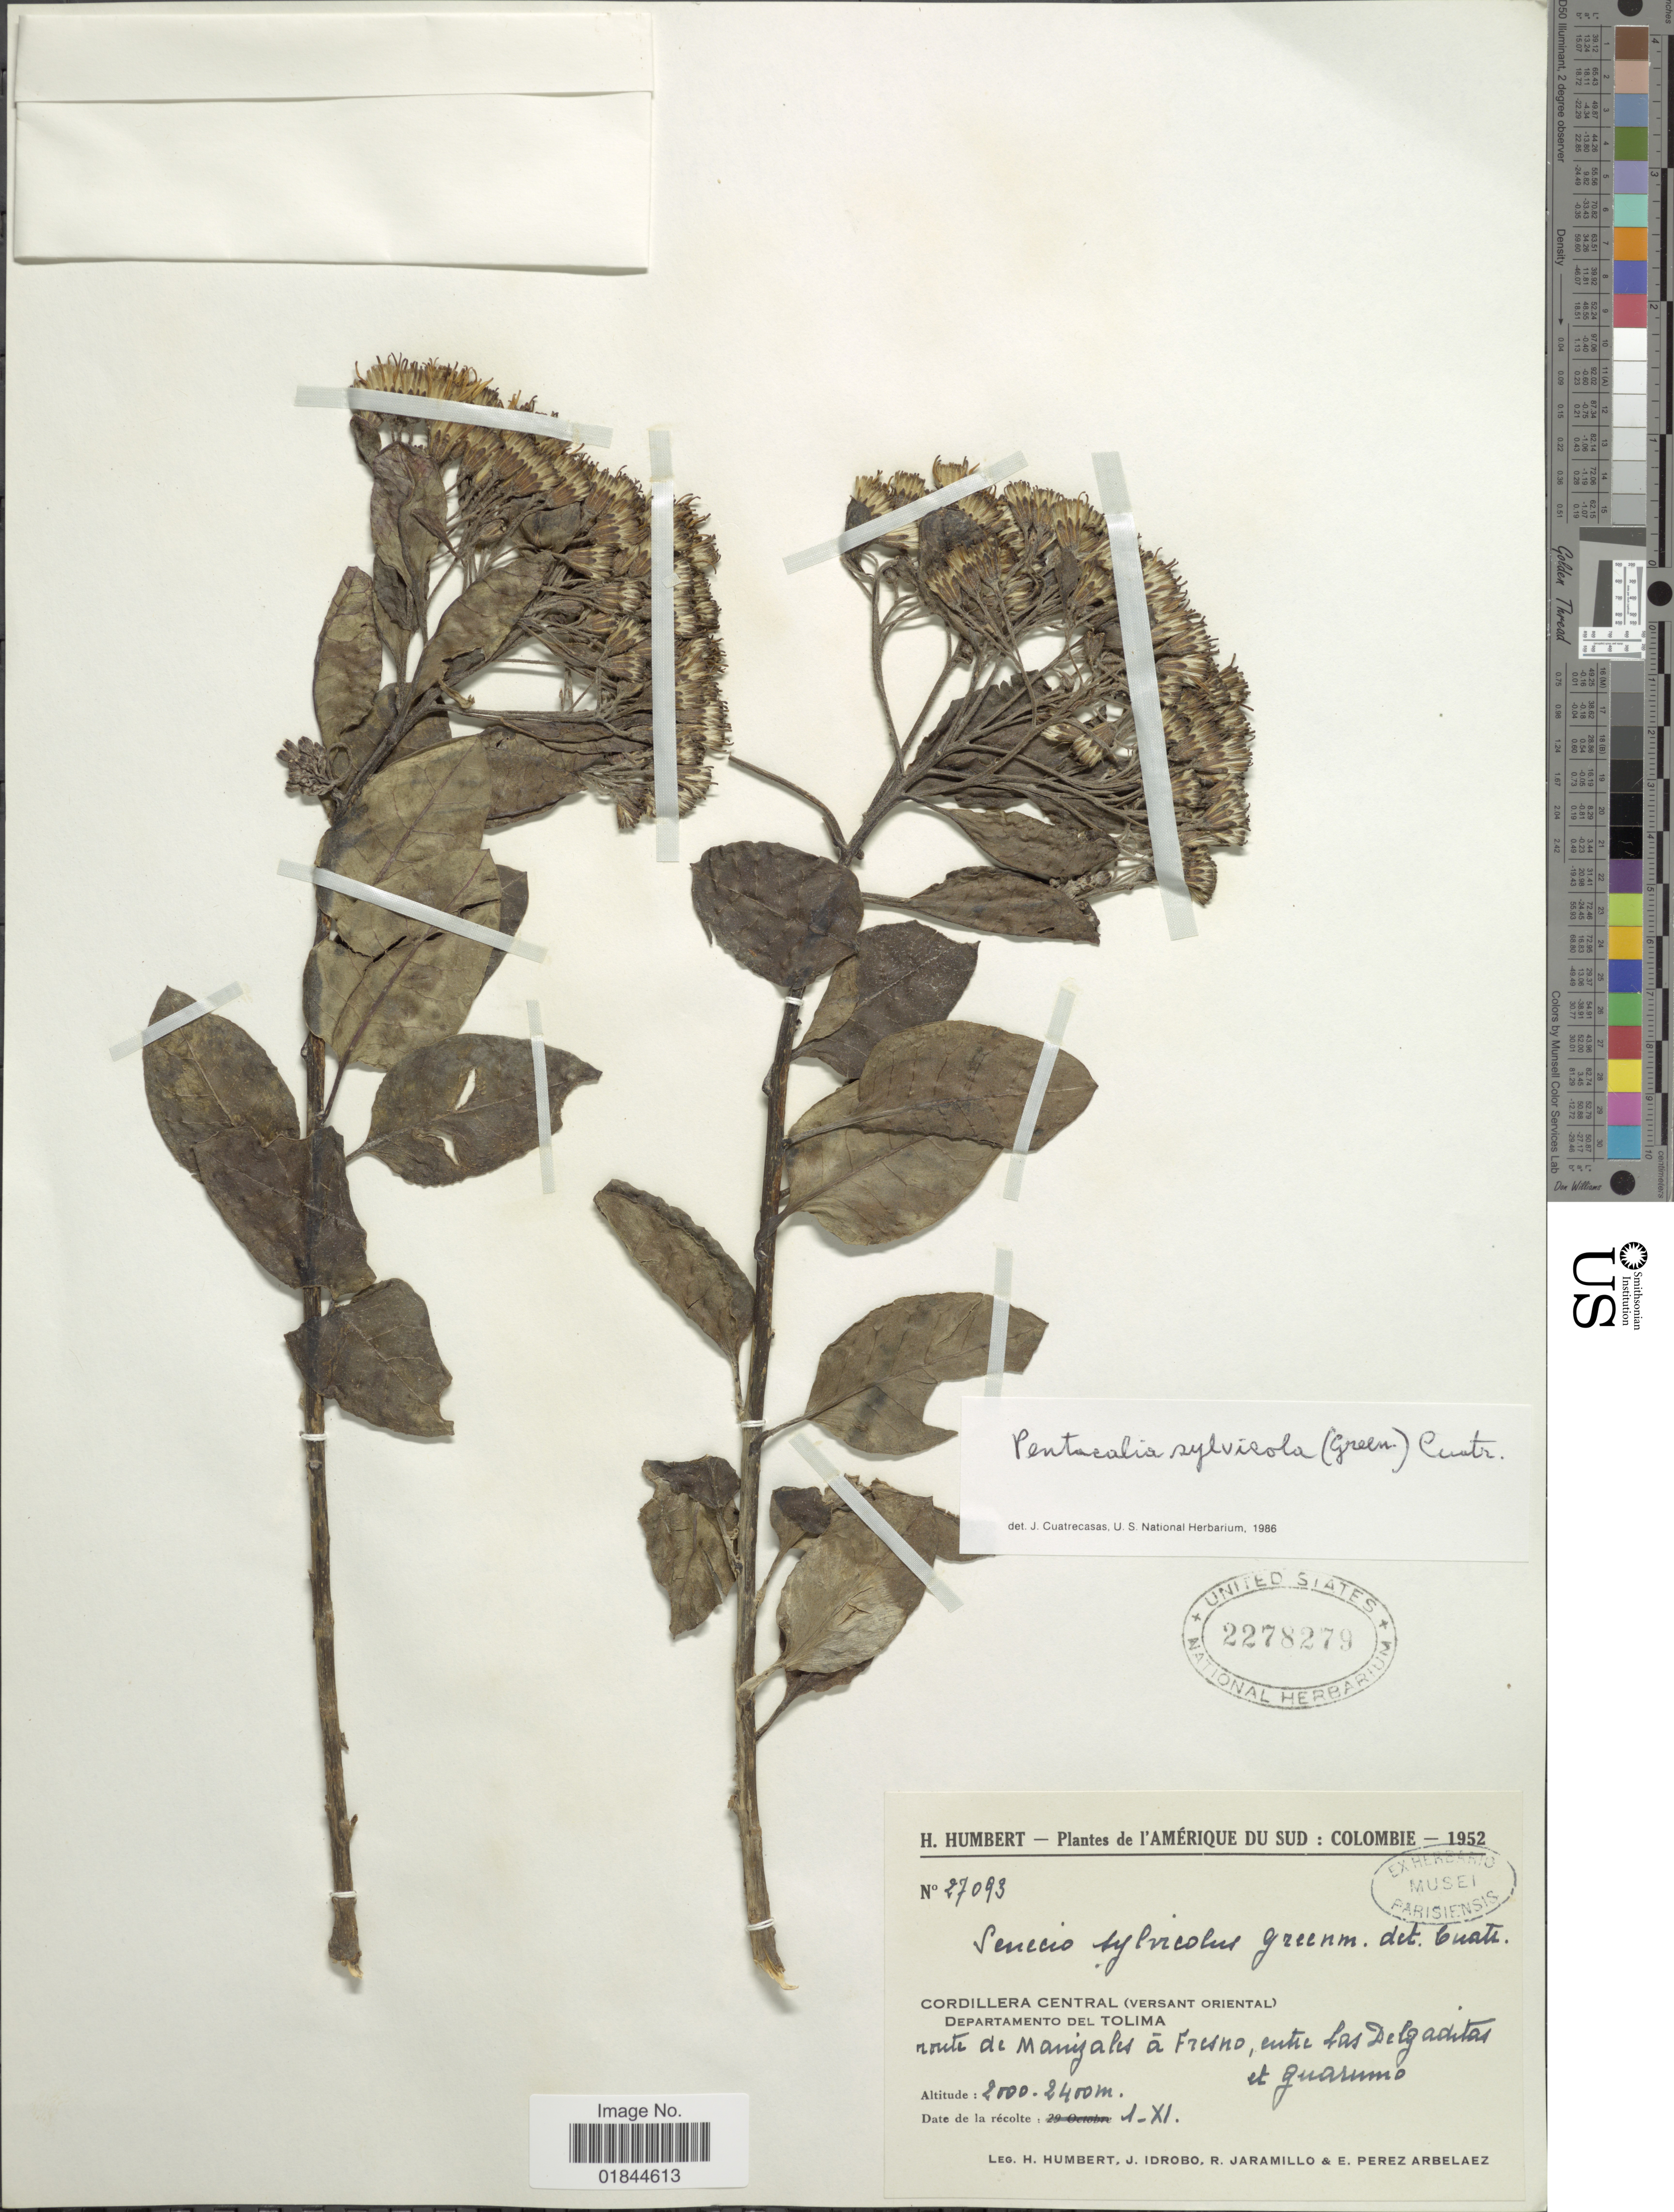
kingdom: Plantae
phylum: Tracheophyta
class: Magnoliopsida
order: Asterales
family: Asteraceae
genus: Pentacalia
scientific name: Pentacalia sylvicola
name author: (Greenm.) Cuatrec.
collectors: H. Humbert, J. M. Idrobo, R. Jaramillo M. & E. Pérez Arbeláez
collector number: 27093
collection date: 1952-11-01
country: Colombia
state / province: Tolima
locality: Cordillera Central (Versant Oriental), route de Manizales a Fresno, entre das Delgaditas et Guarumo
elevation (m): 2000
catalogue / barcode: US 2278279